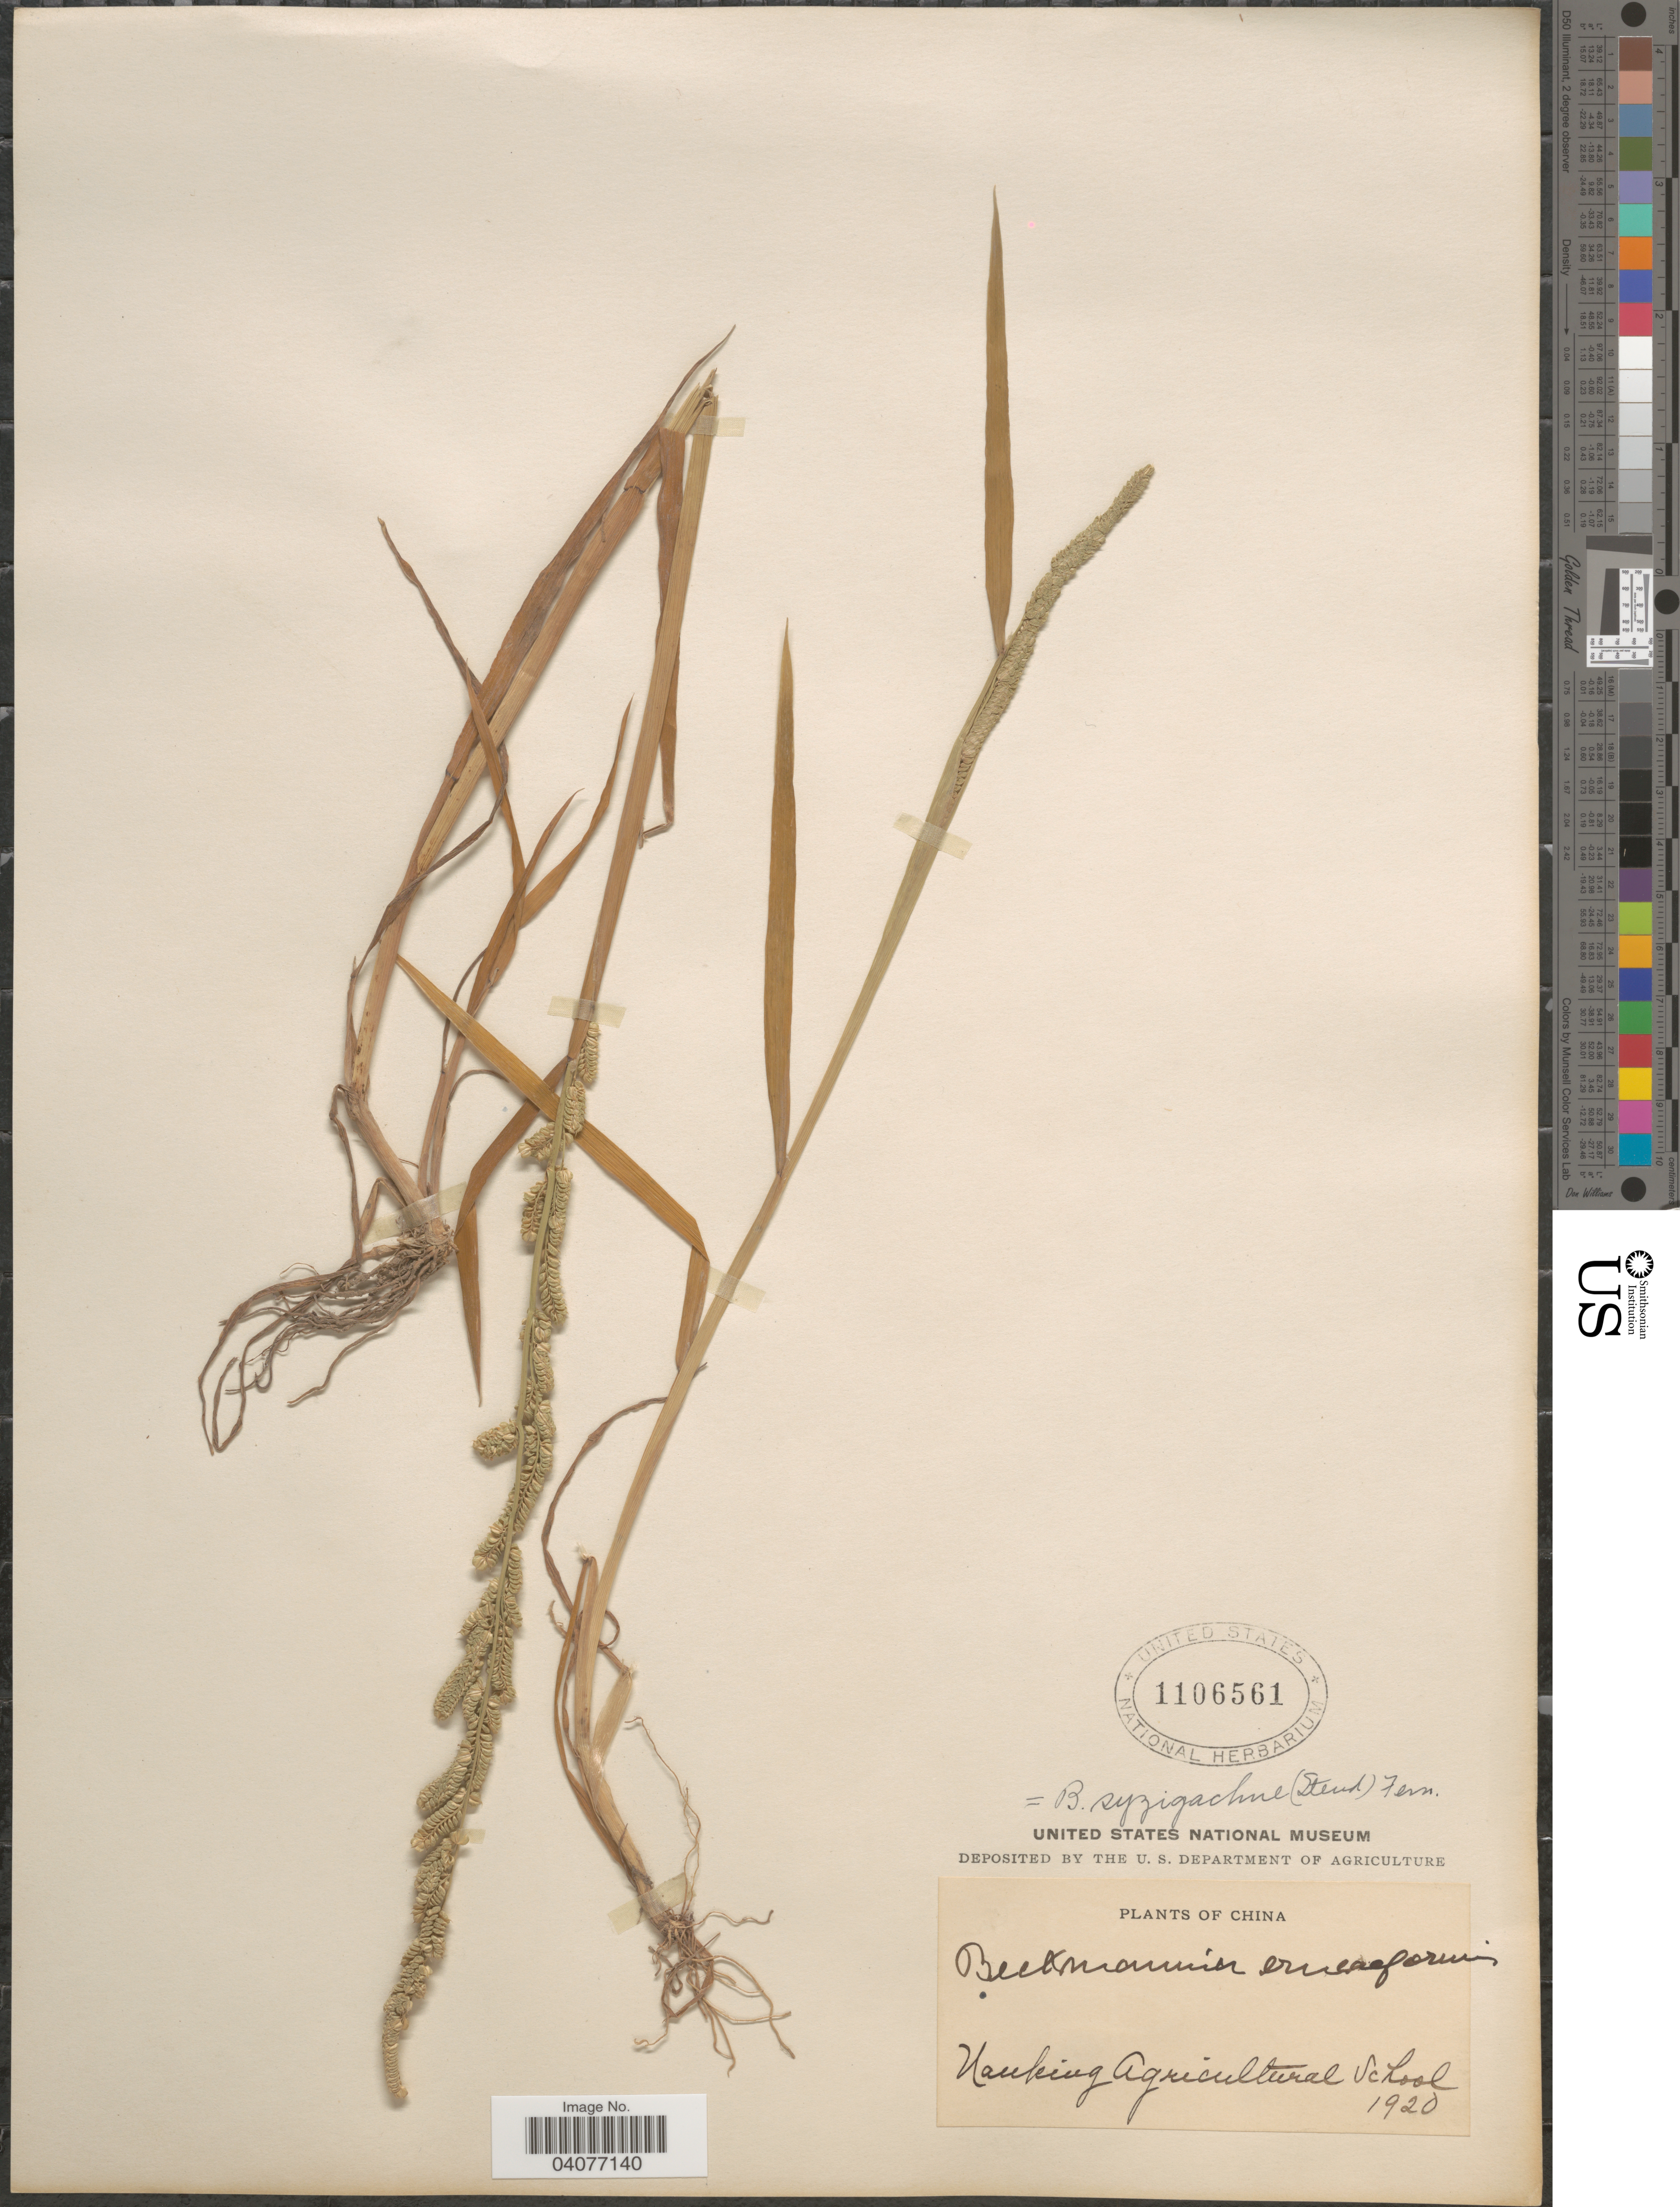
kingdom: Plantae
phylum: Tracheophyta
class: Liliopsida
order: Poales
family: Poaceae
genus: Beckmannia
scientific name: Beckmannia syzigachne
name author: (Steud.) Fernald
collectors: Nanking Agricultural School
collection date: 1920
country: China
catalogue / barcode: US 1106561